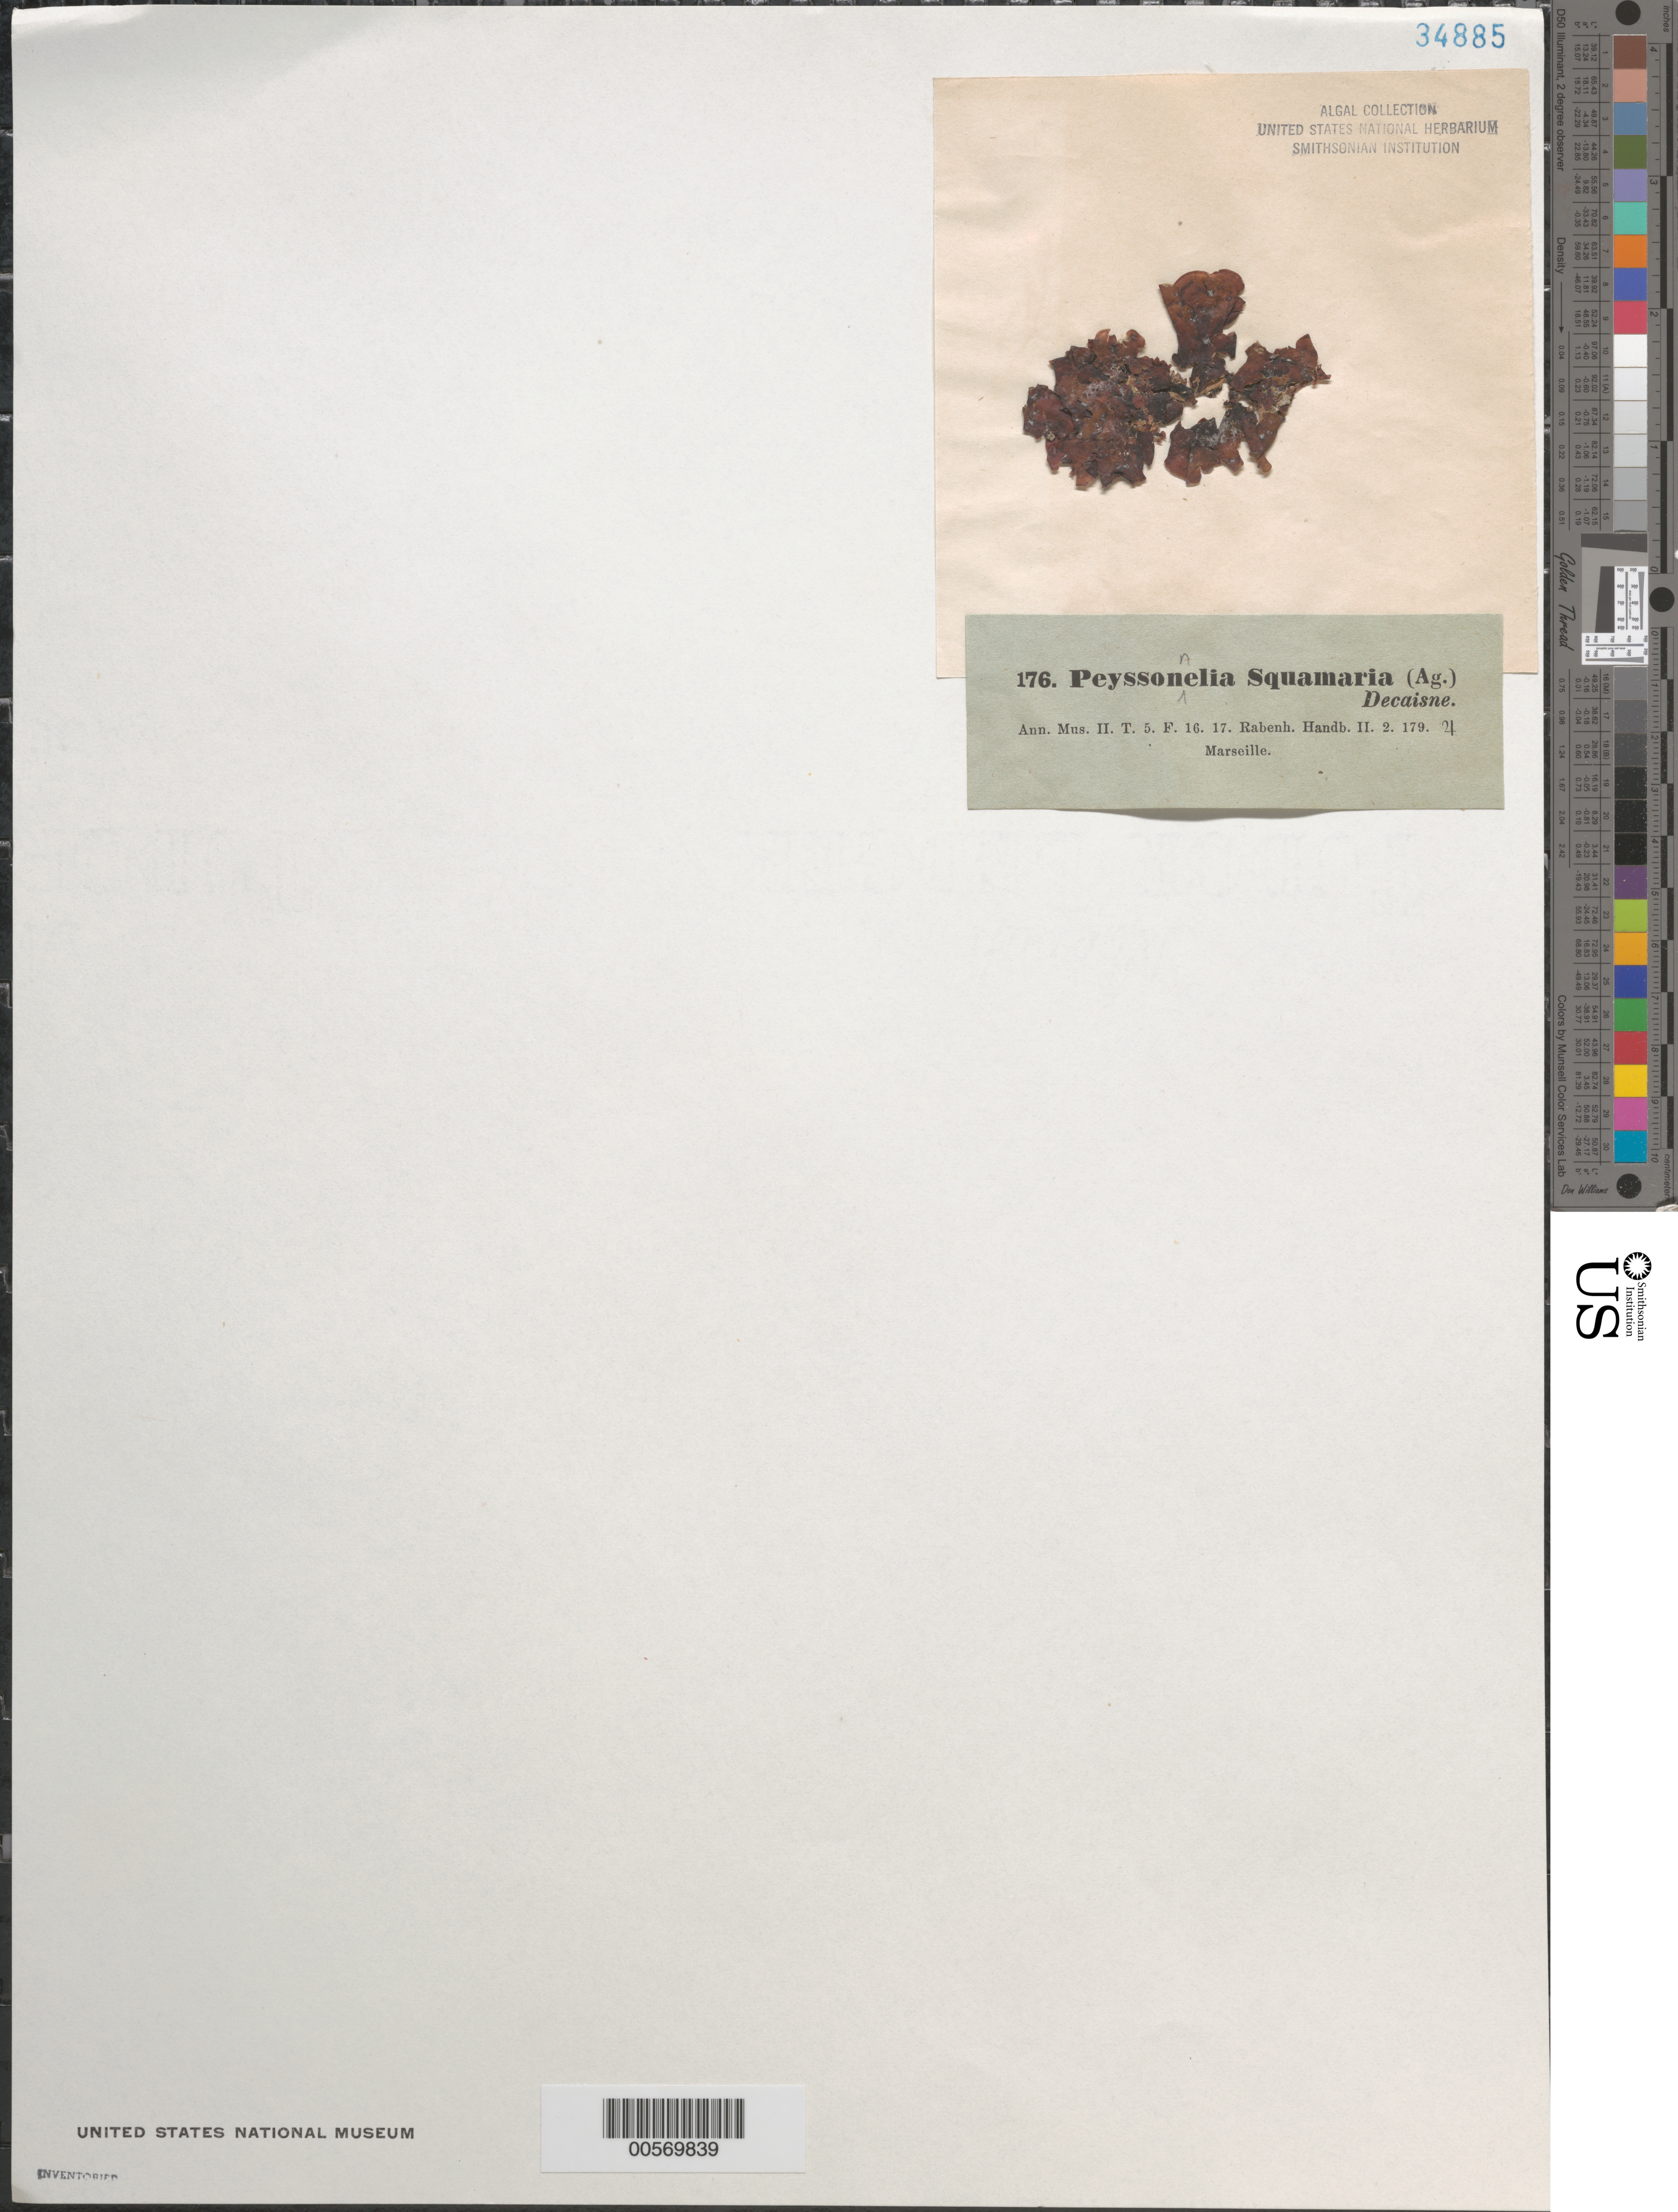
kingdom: Plantae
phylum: Rhodophyta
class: Florideophyceae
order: Peyssonneliales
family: Peyssonneliaceae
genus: Peyssonnelia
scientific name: Peyssonnelia squamaria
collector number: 176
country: France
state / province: Provence-Alpes-Côte d'Azur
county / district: Bouches-Du-Rhône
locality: Marseille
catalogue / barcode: US 34885